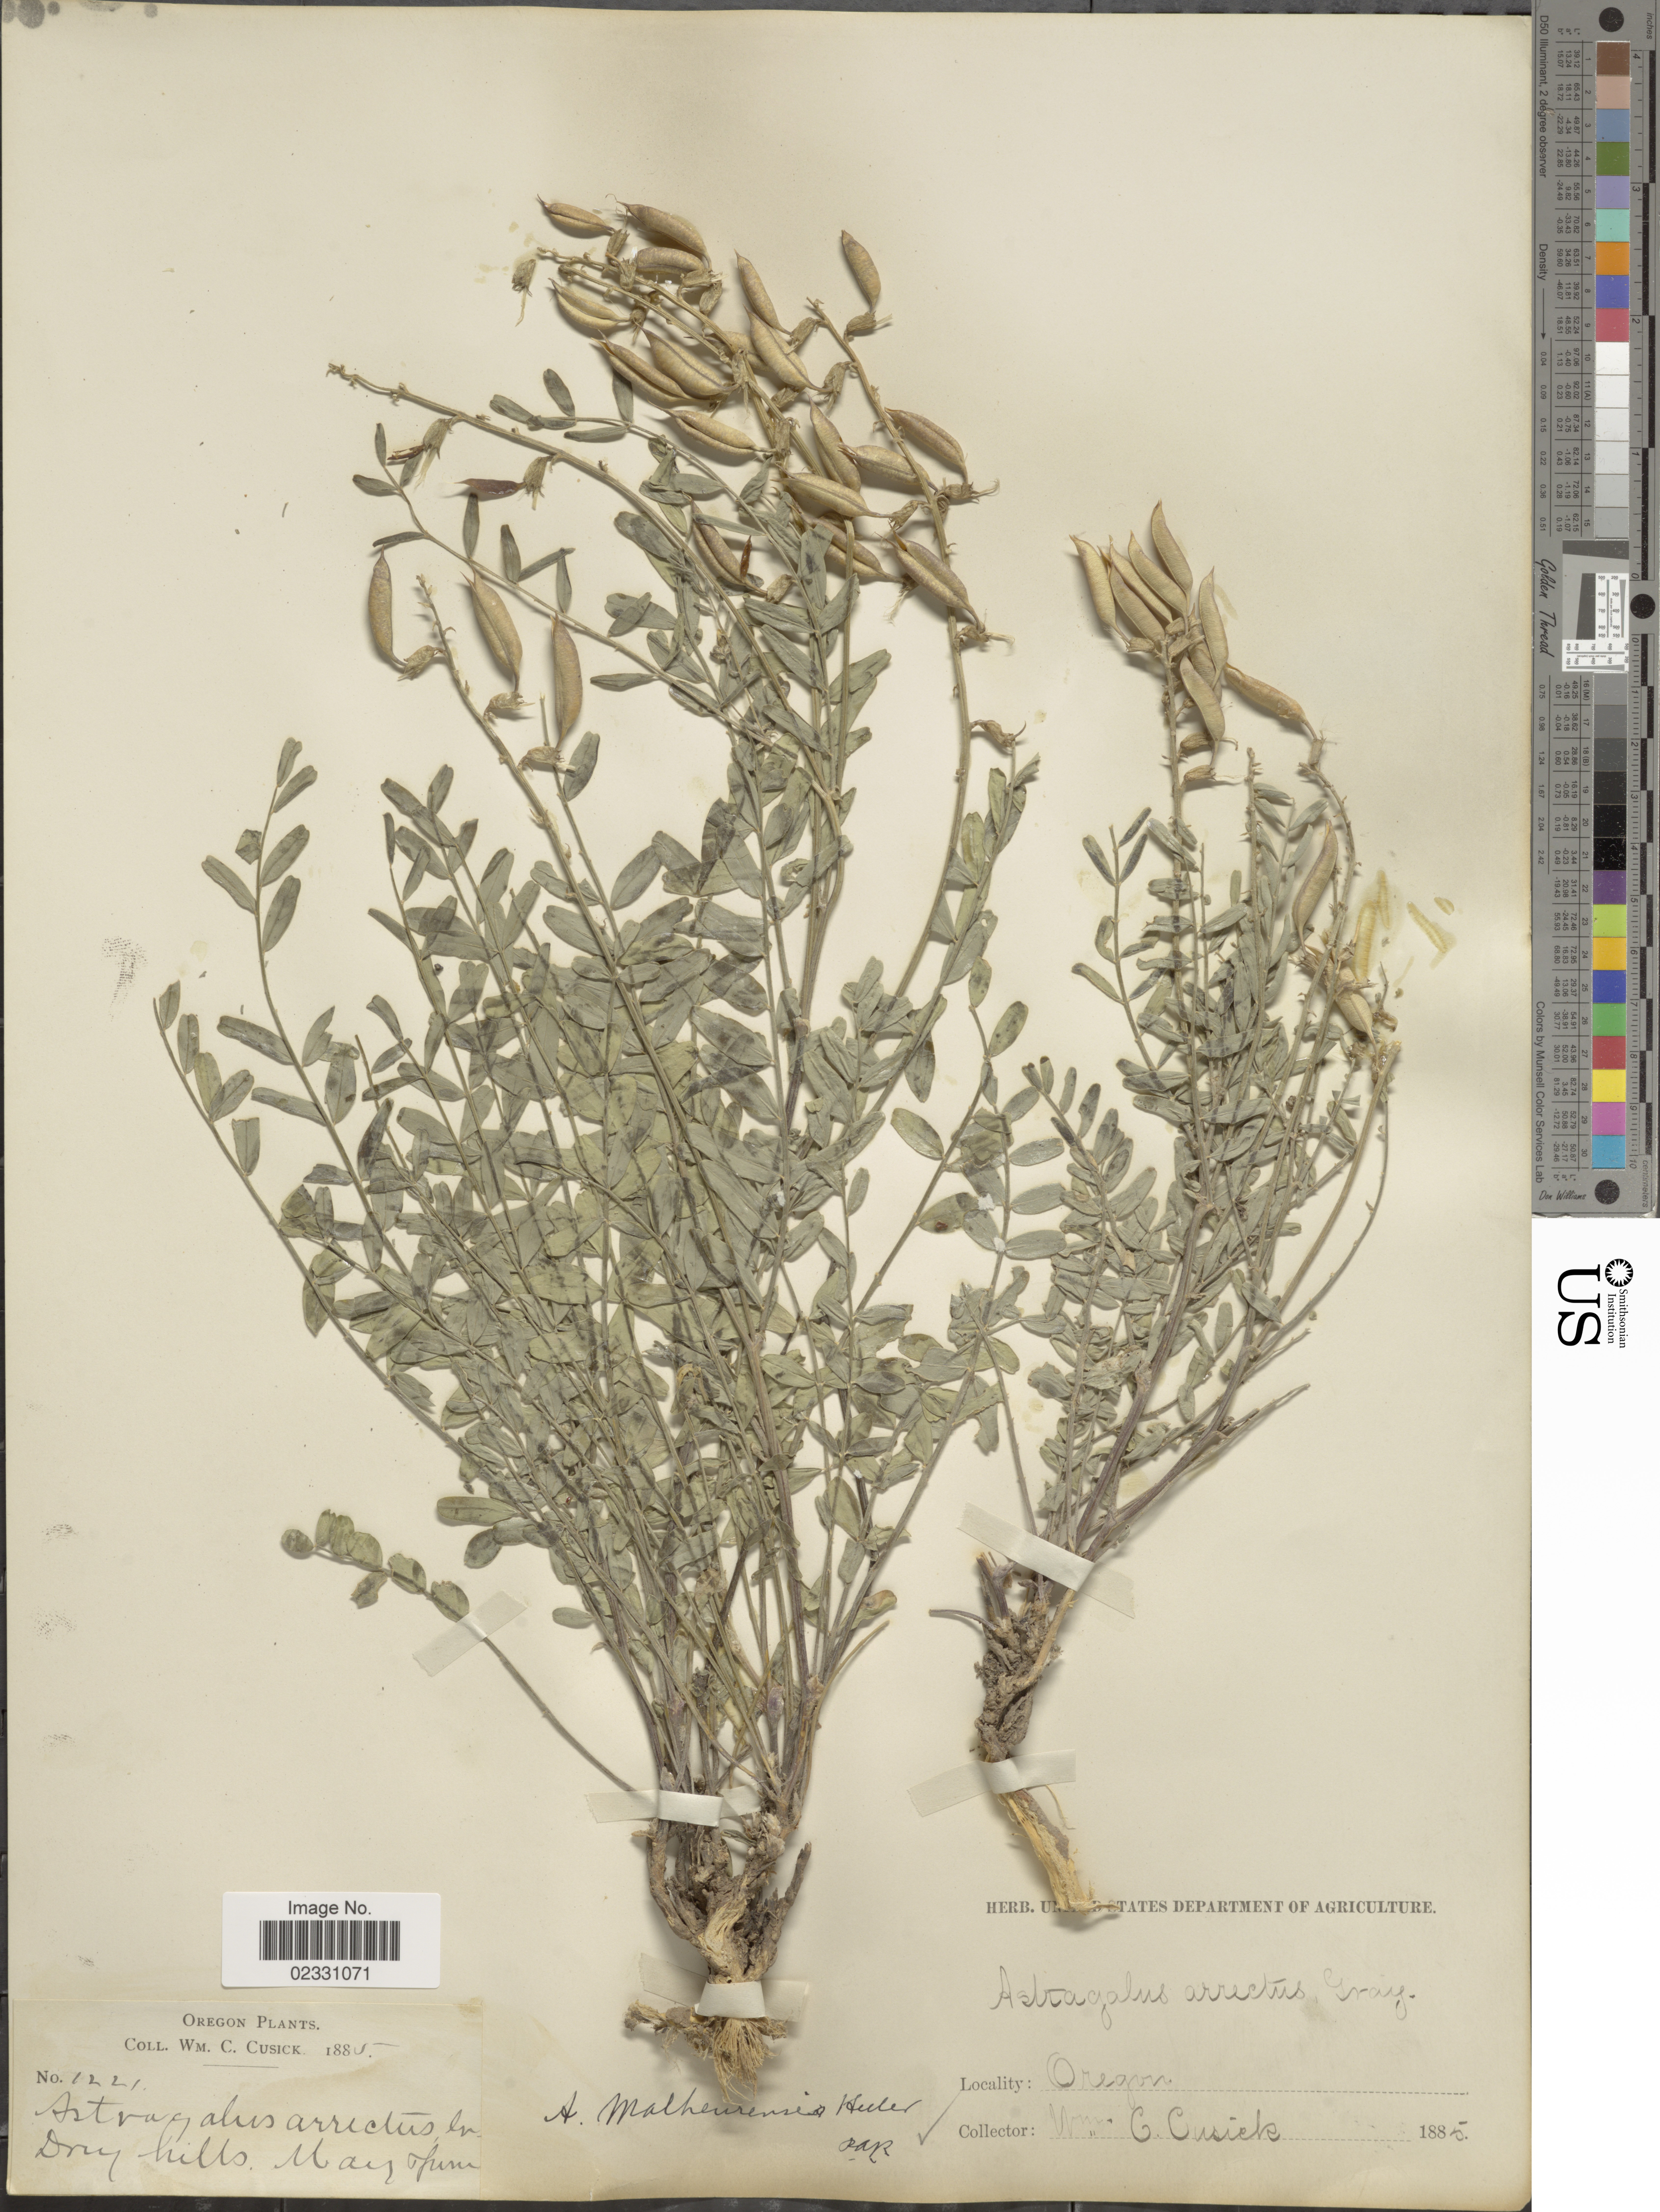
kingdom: Plantae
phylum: Tracheophyta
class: Magnoliopsida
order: Fabales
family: Fabaceae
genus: Astragalus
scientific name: Astragalus eremiticus var. malheurensis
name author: (A. Heller) Barneby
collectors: W. C. Cusick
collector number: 1221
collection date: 1885-05/1885-06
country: United States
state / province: Oregon